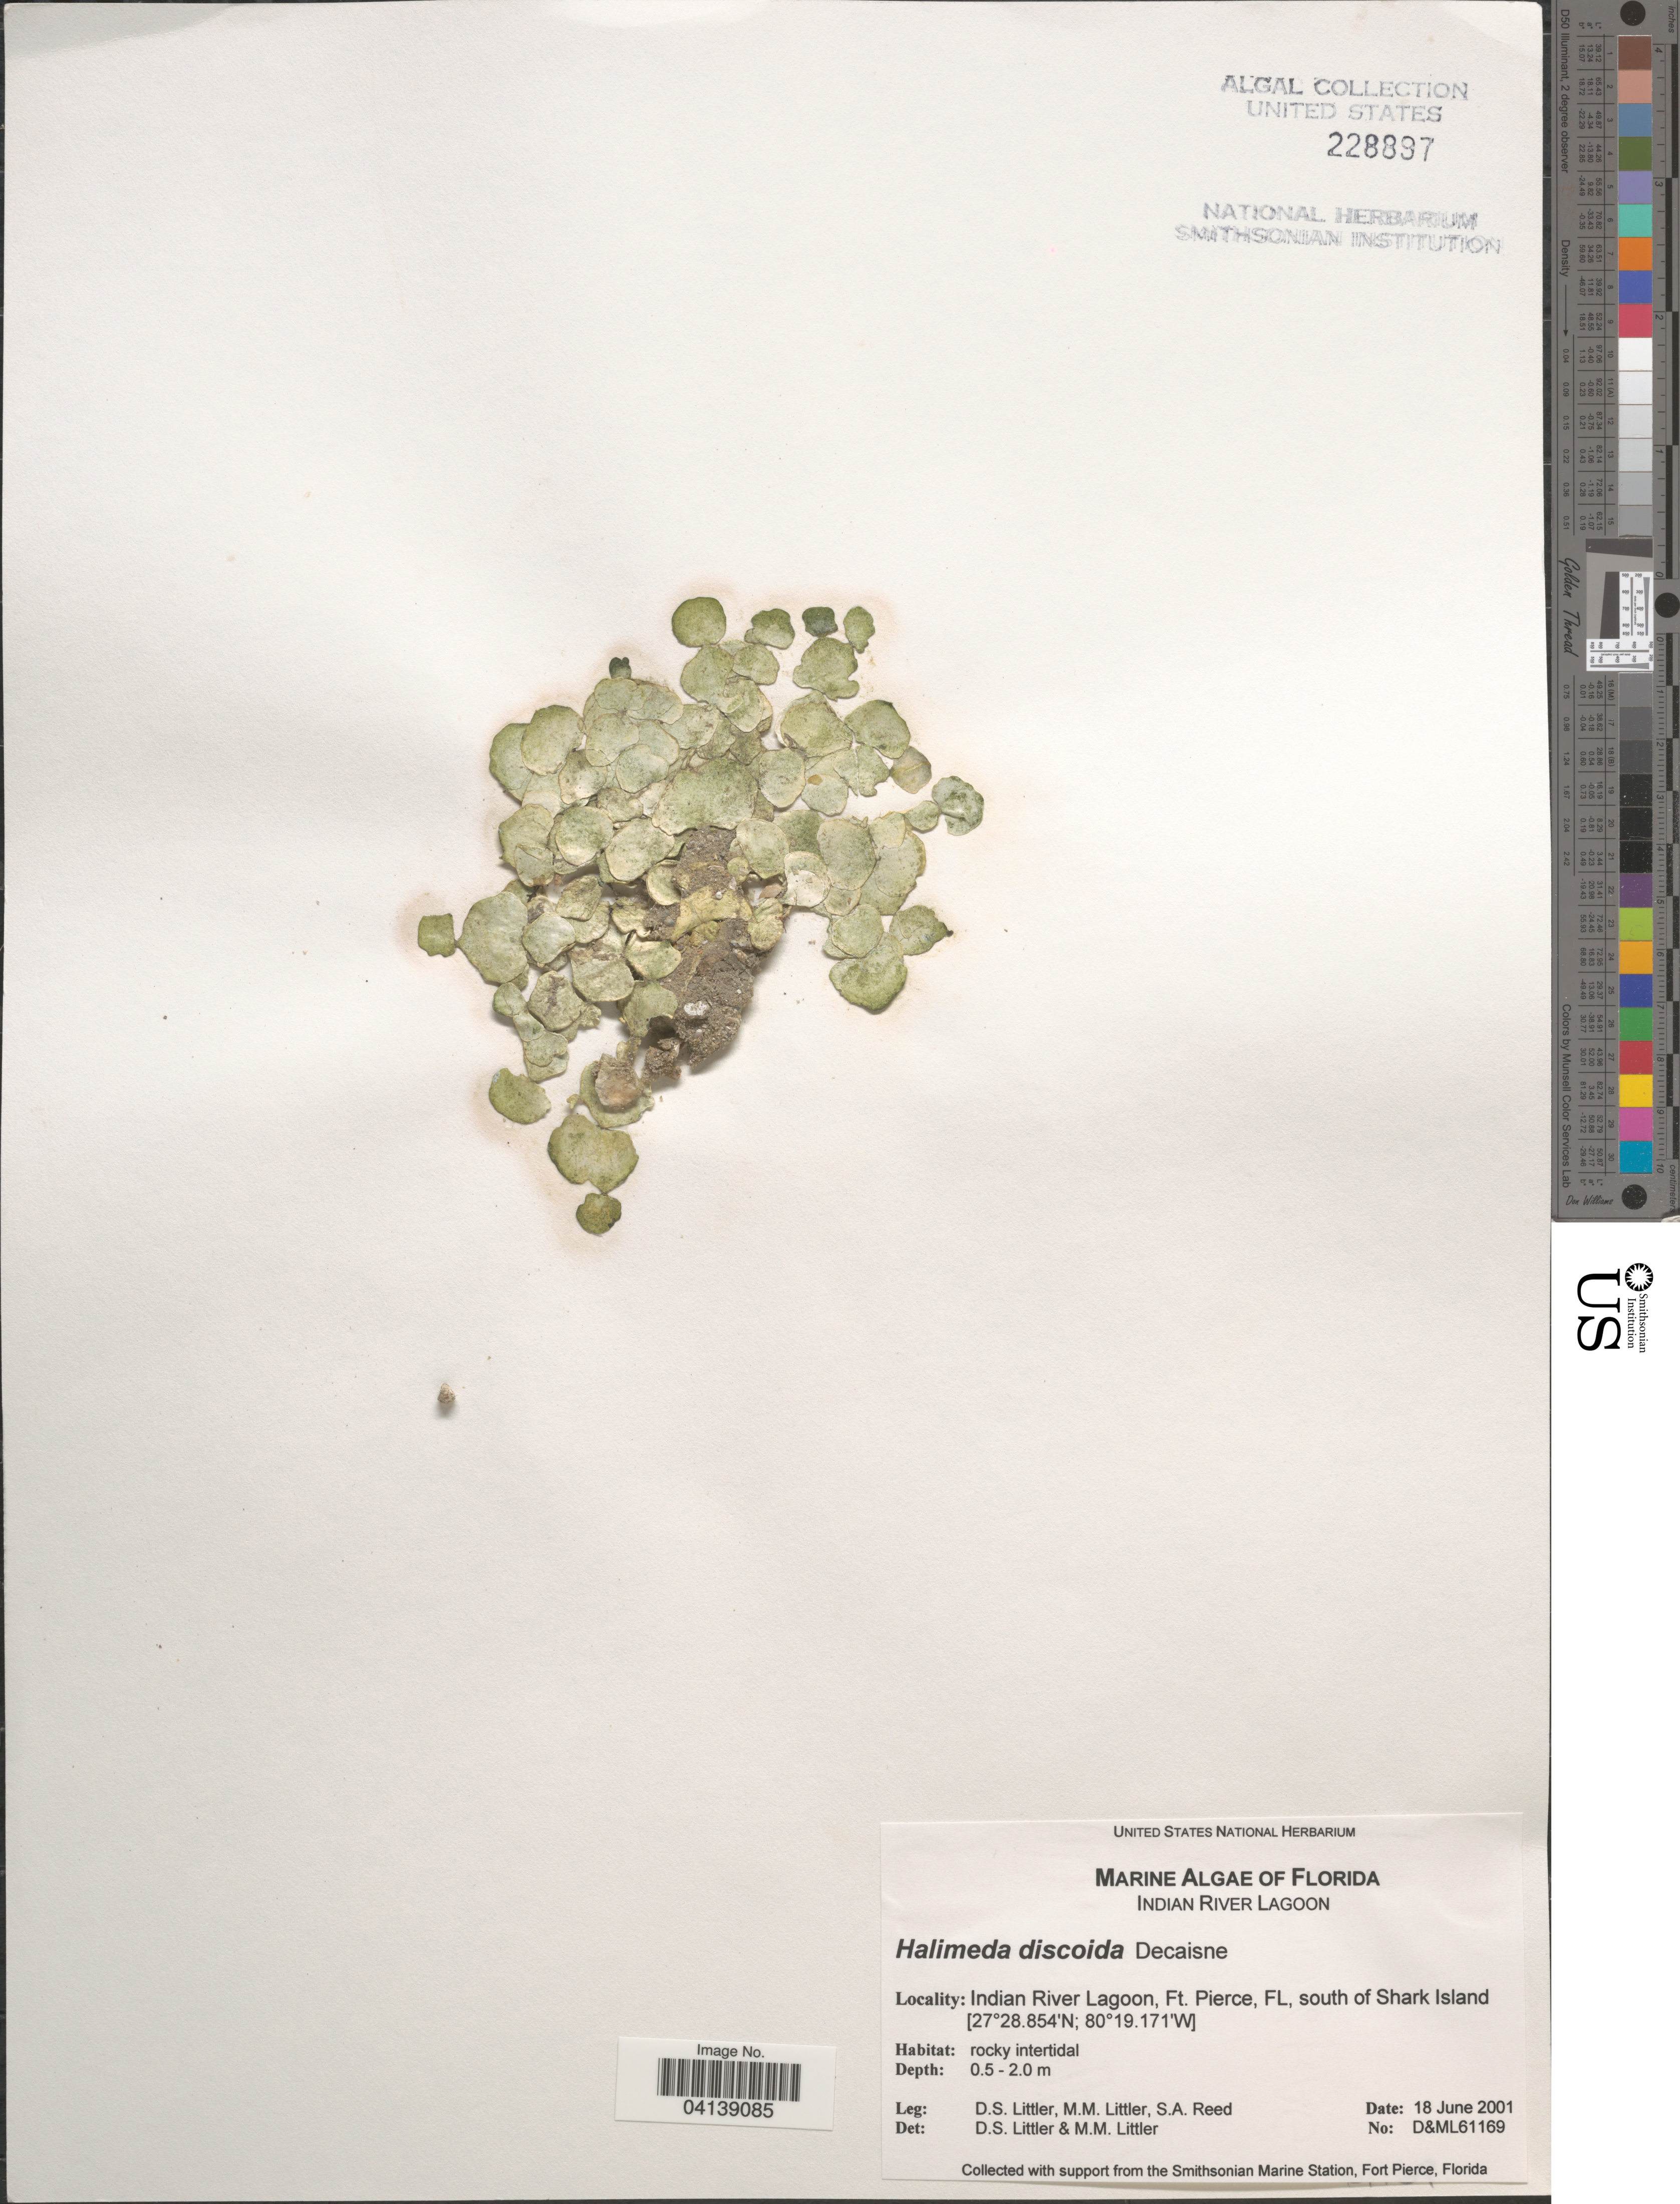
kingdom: Plantae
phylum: Chlorophyta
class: Ulvophyceae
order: Bryopsidales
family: Halimedaceae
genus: Halimeda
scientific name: Halimeda discoidea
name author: Decne.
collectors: D. S. Littler & S. Reed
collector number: D&ML61169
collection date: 2001-06-18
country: United States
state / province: Florida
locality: Indian River Lagoon, Ft. Pierce, south of Shark Island.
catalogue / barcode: US 228897